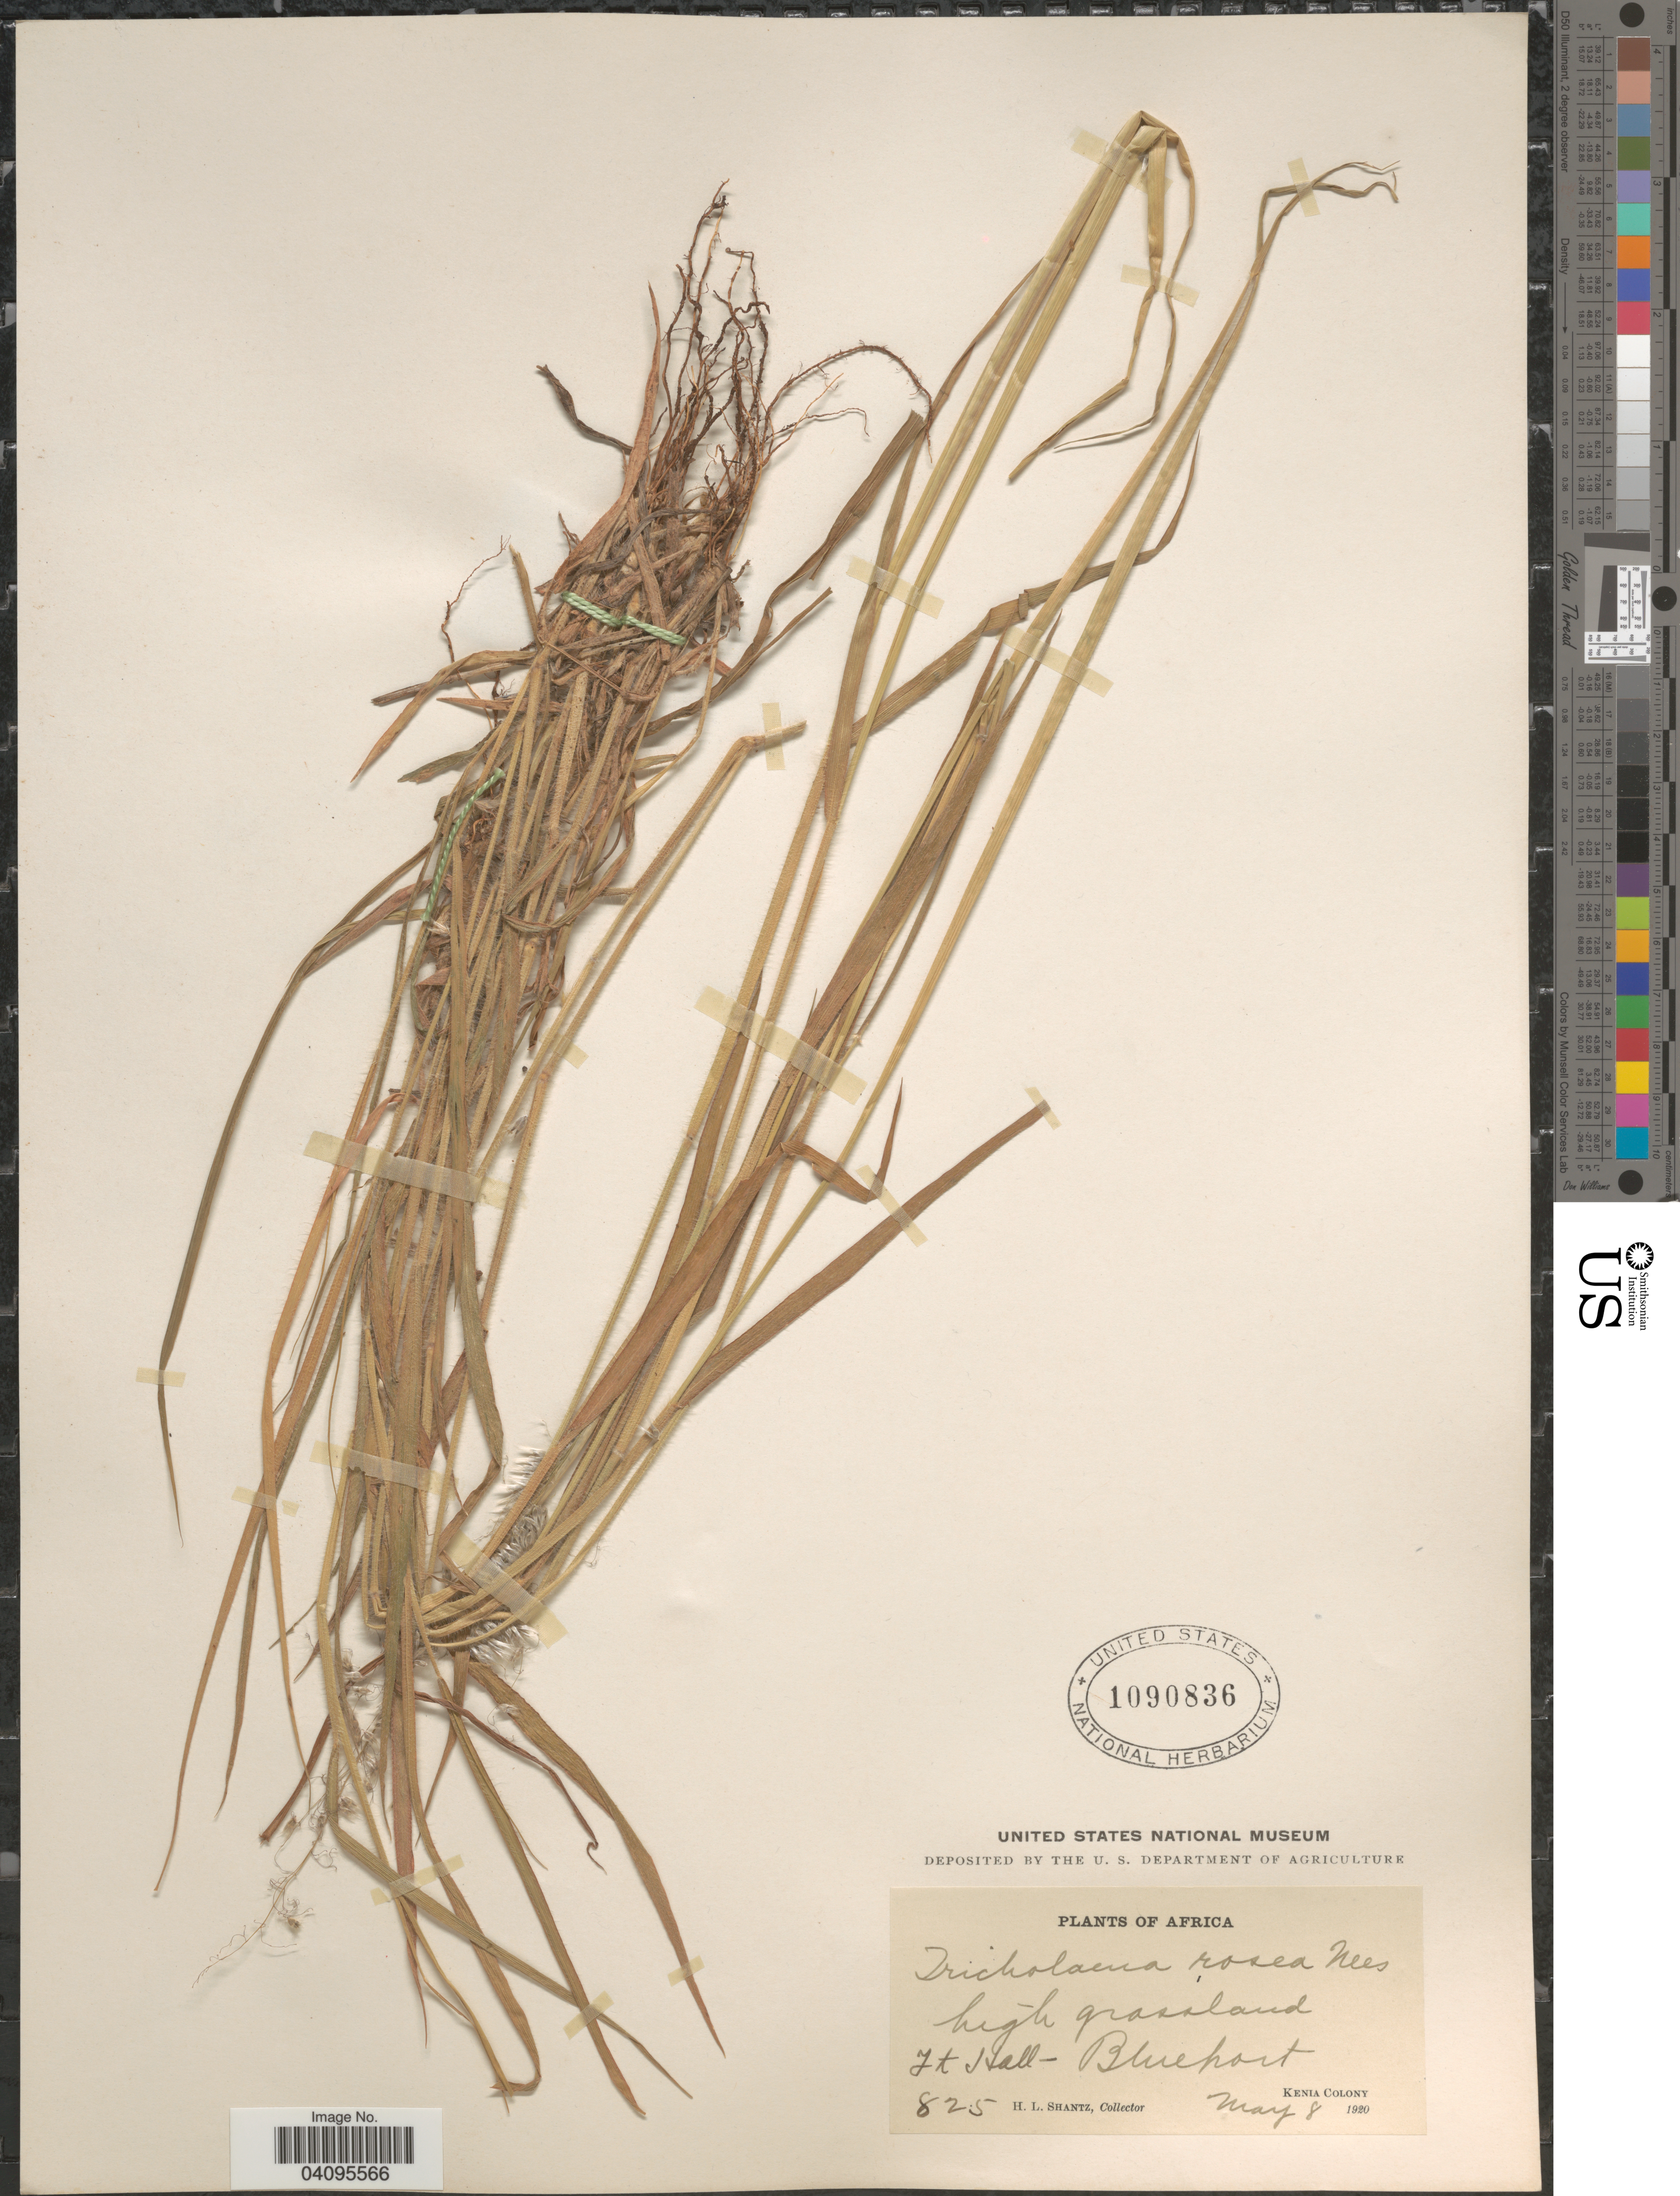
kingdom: Plantae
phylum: Tracheophyta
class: Liliopsida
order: Poales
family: Poaceae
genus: Melinis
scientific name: Melinis repens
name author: (Willd.) Zizka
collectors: H. Shantz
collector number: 825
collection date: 1920-05-08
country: Kenya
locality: Ft Hall - Blueport. Kenia Colony.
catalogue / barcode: US 1090836